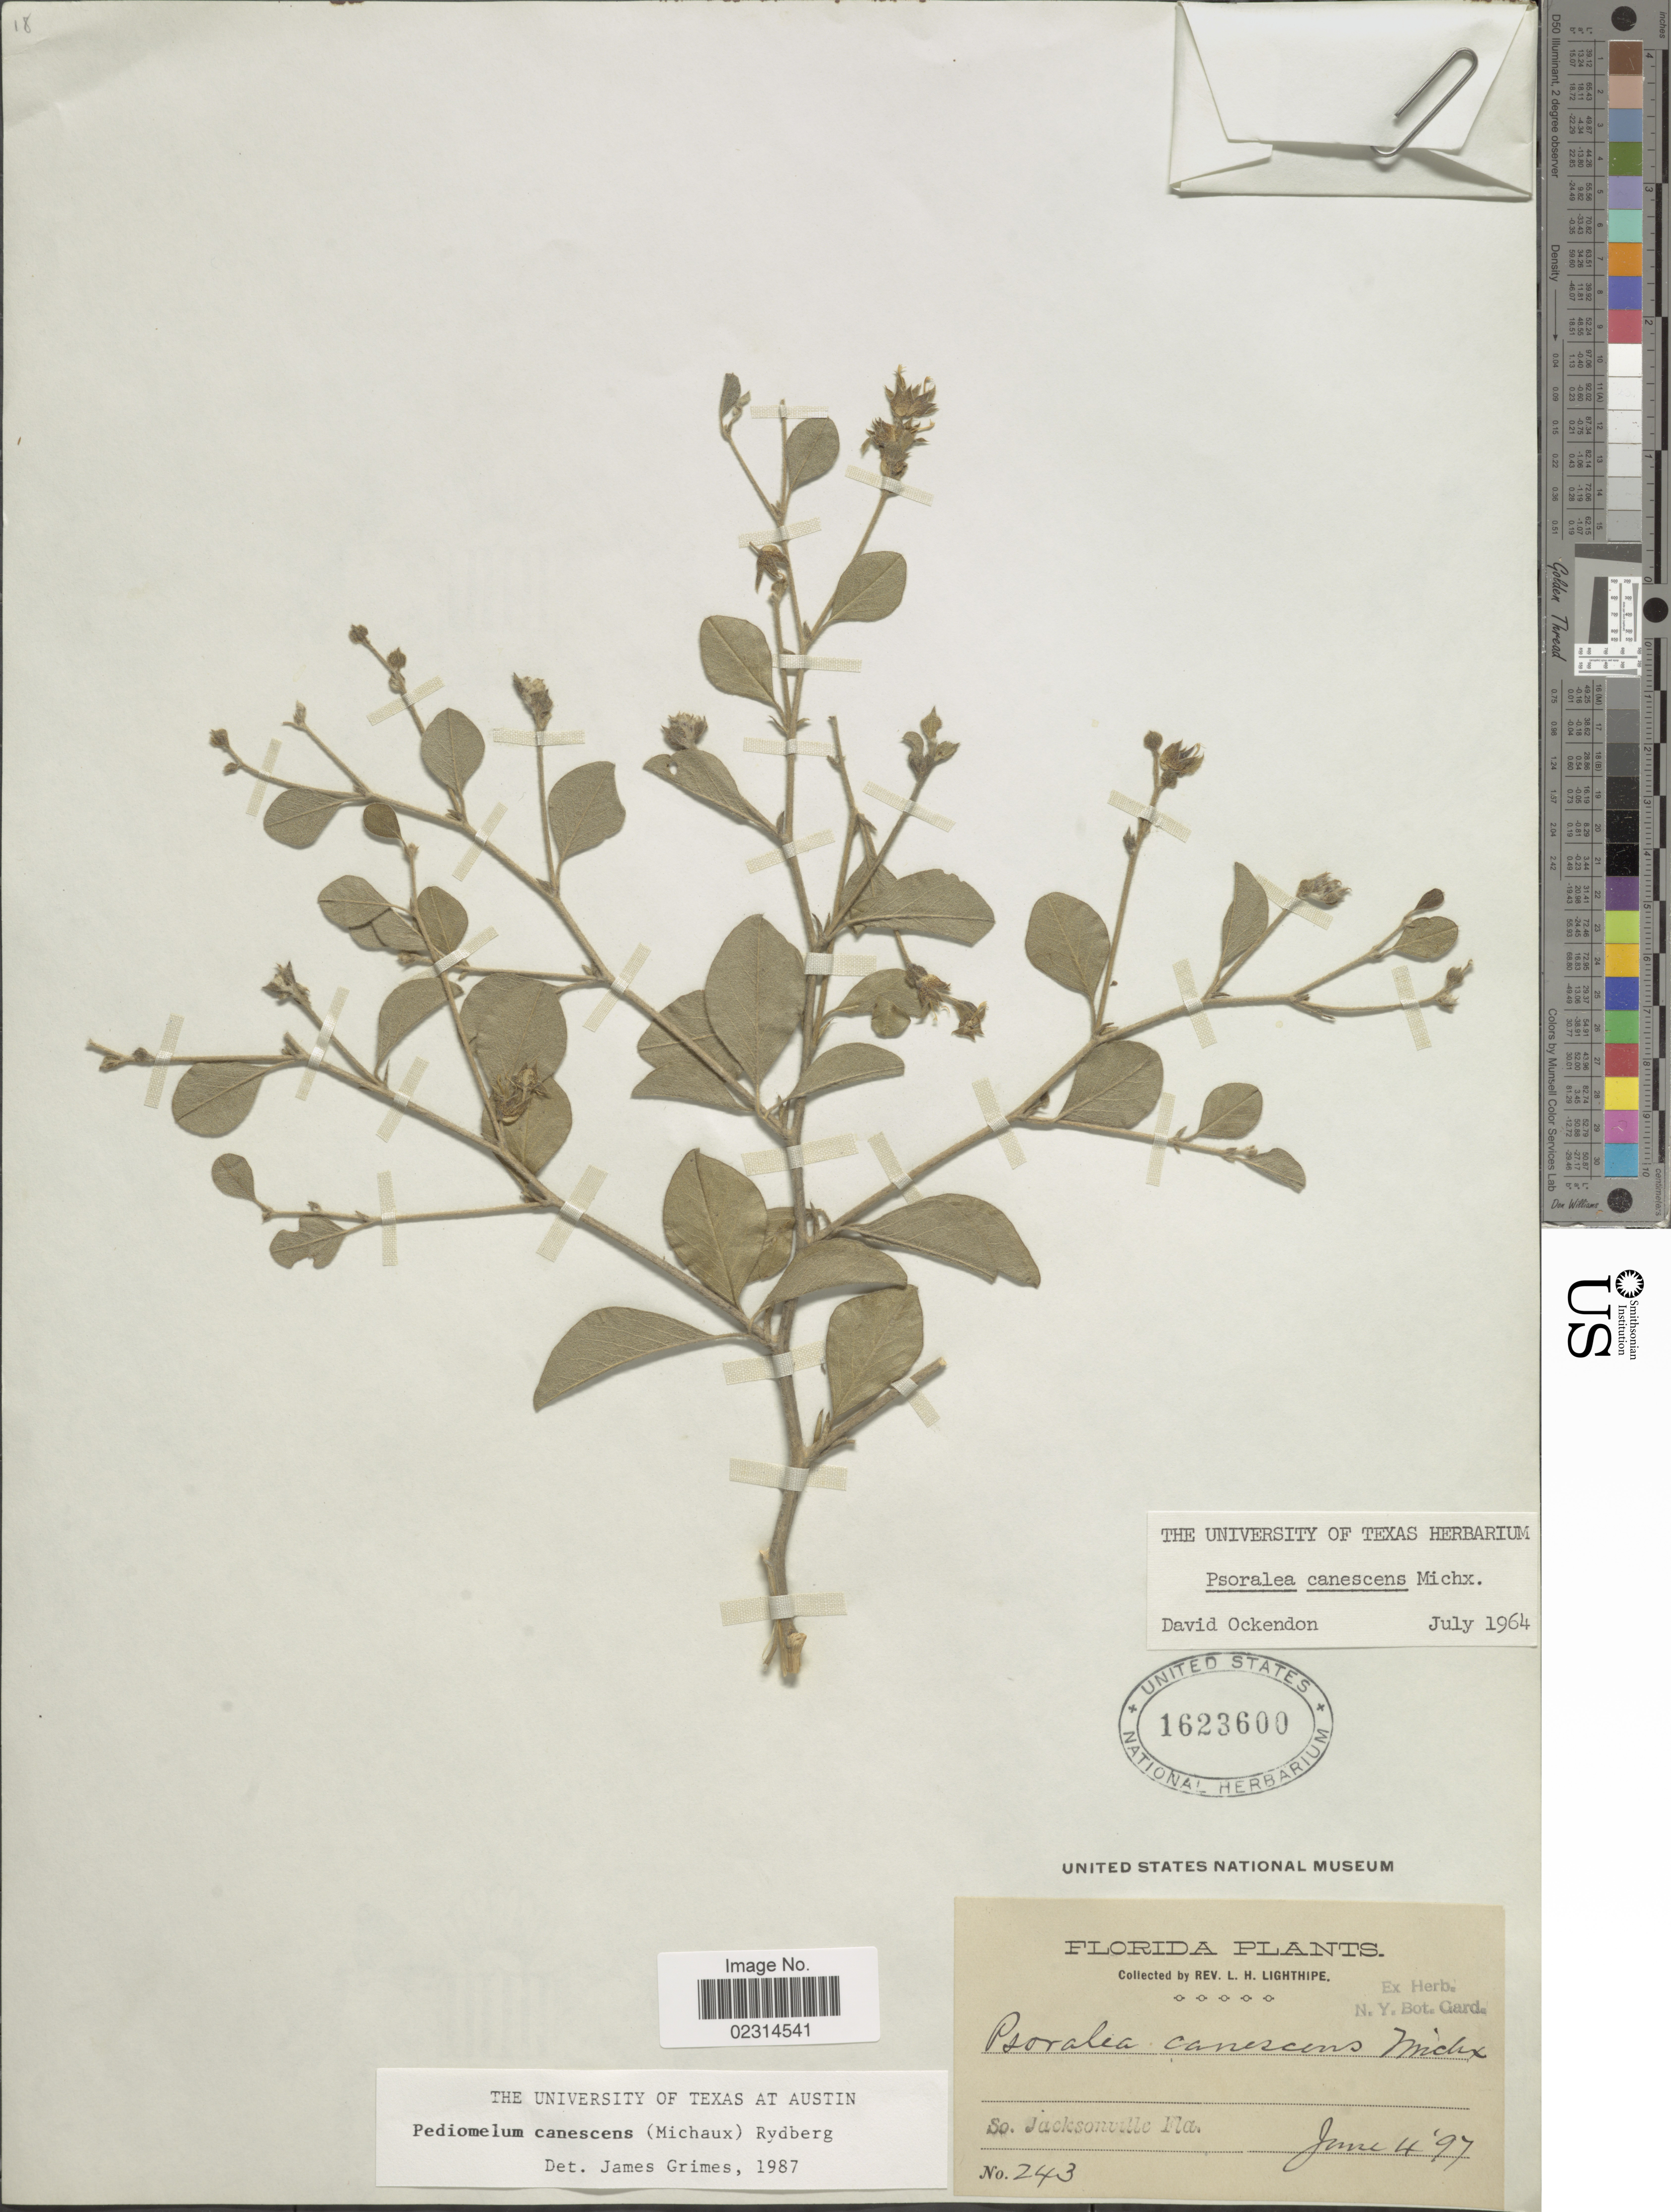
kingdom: Plantae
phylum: Tracheophyta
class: Magnoliopsida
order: Fabales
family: Fabaceae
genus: Pediomelum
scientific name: Pediomelum canescens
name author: (Michx.) Rydb.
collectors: Rev. L. H. Lighthipe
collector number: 243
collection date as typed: Transcribed d/m/y: 4/6/97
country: United States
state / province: Florida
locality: So. Jacksonville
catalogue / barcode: US 1623600